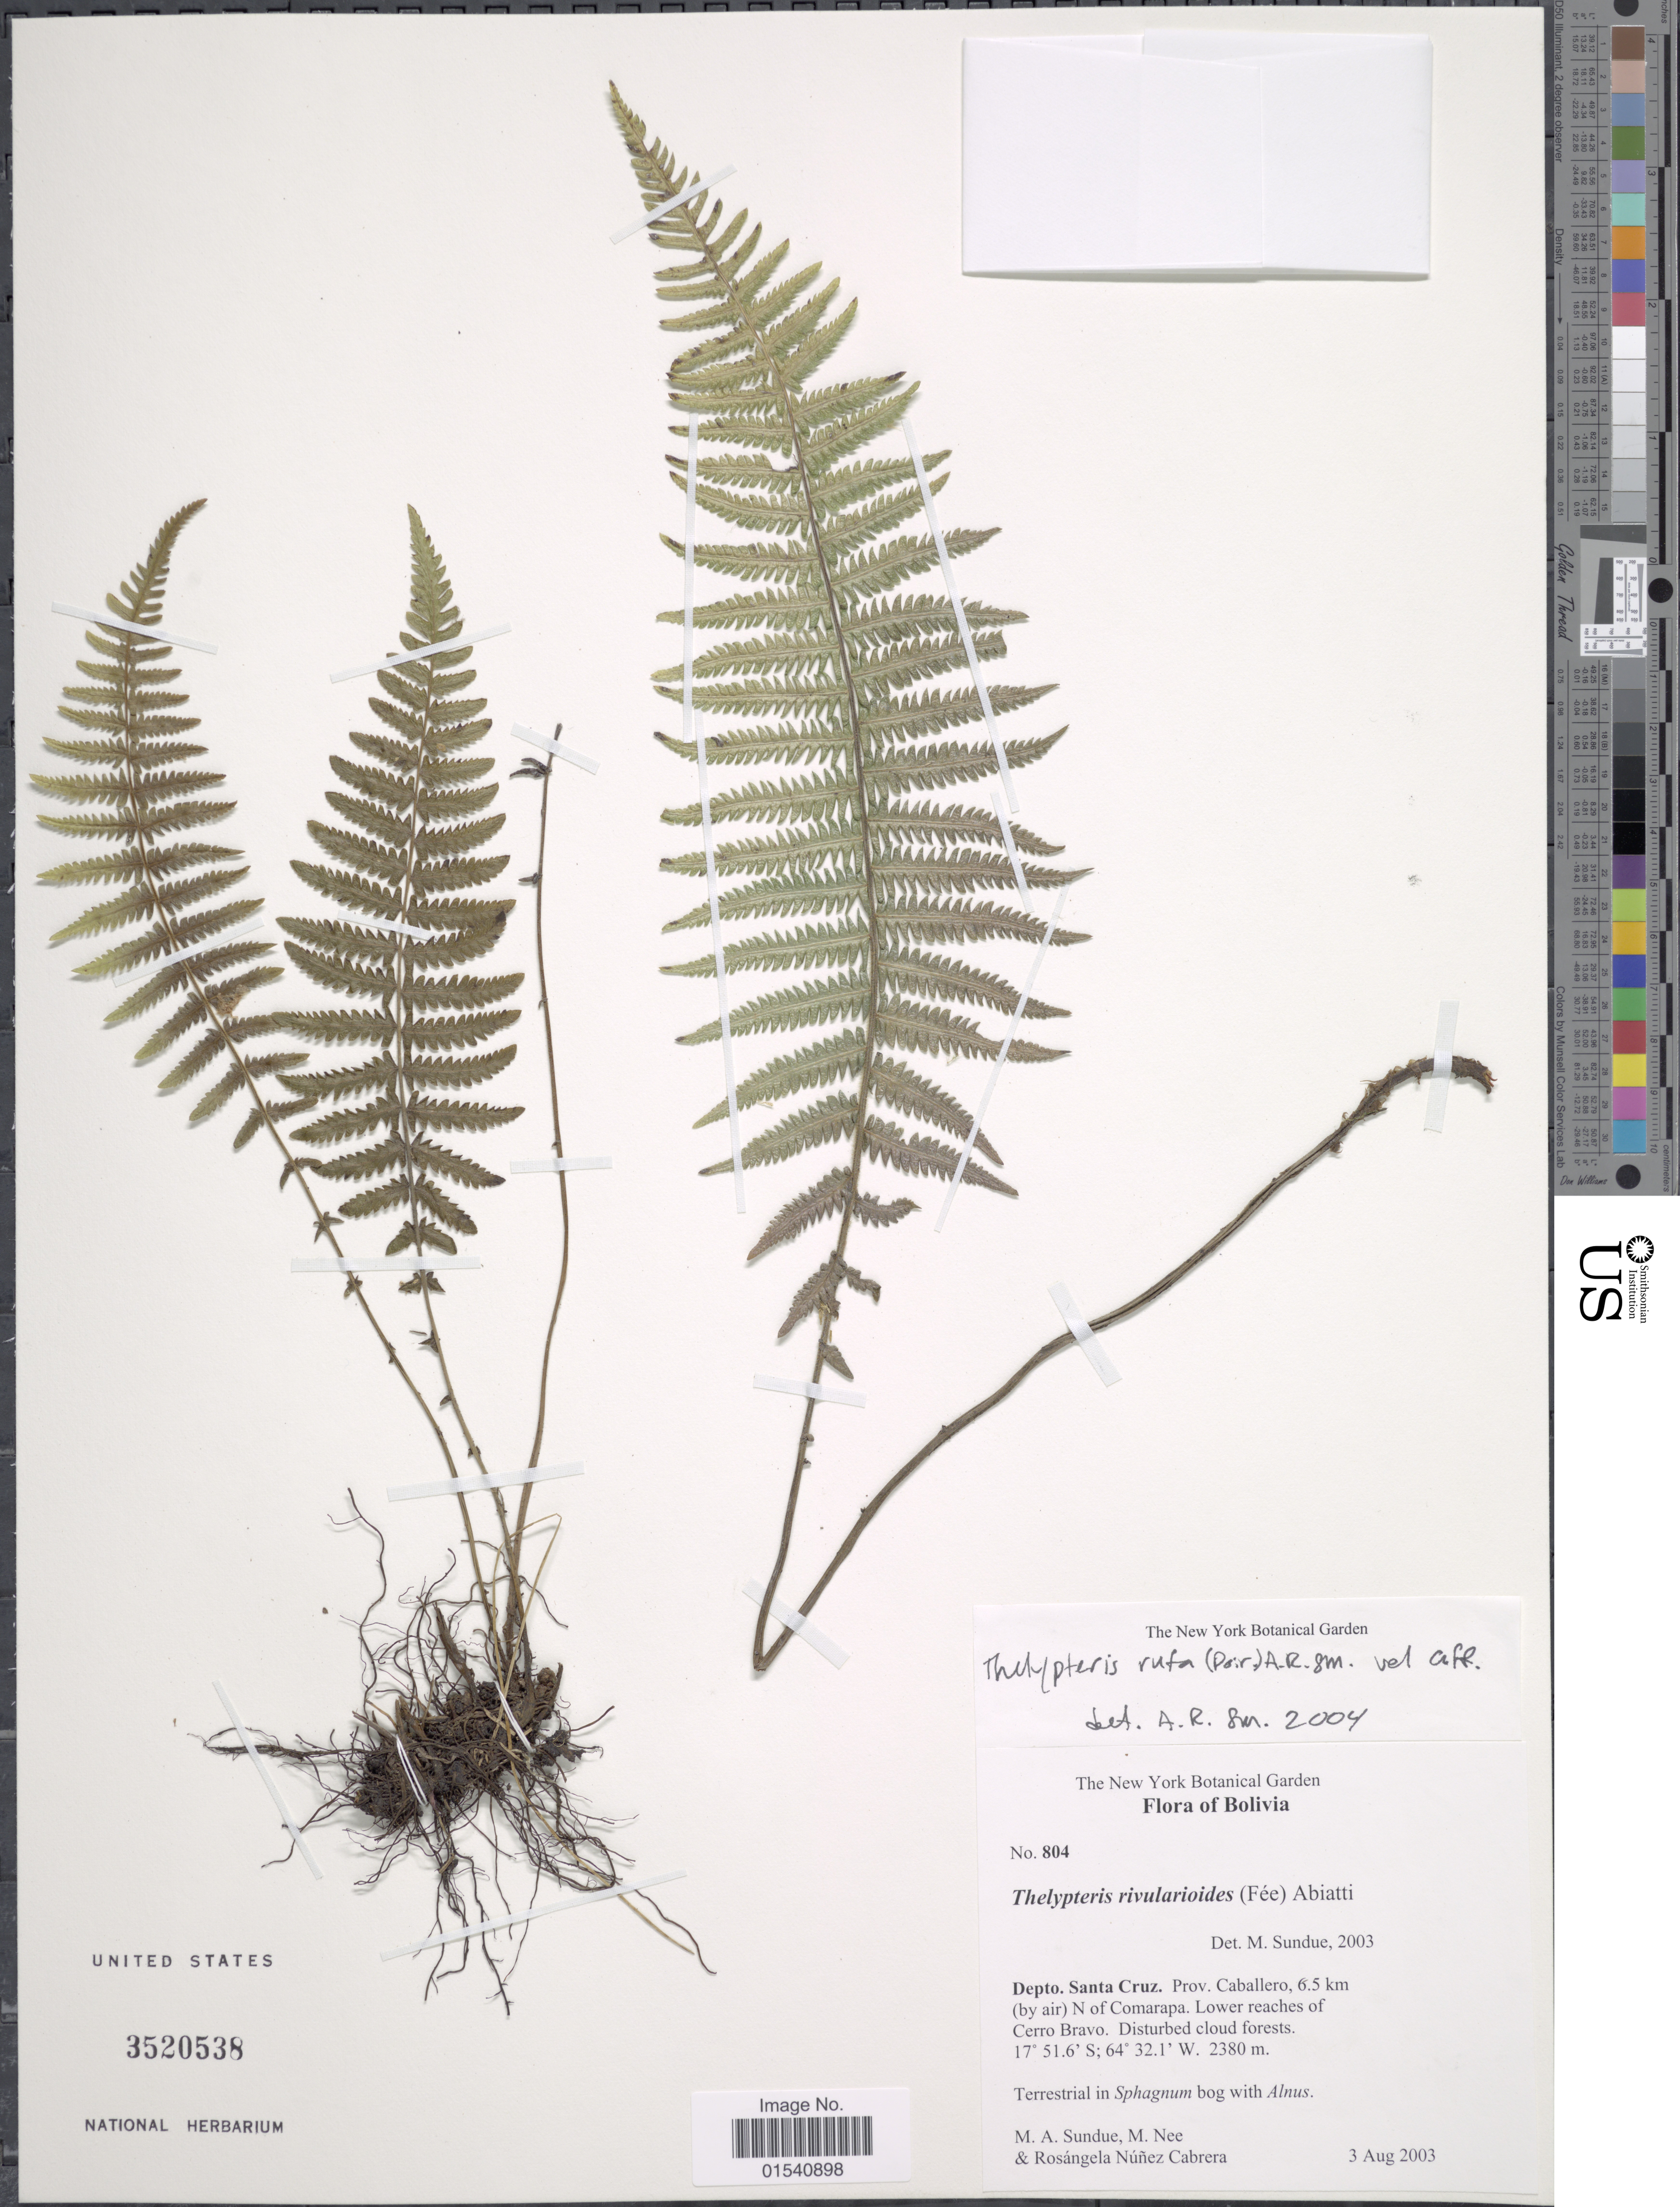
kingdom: Plantae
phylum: Tracheophyta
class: Polypodiopsida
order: Polypodiales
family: Thelypteridaceae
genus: Amauropelta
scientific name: Amauropelta rufa (Poir.) comb. nov., ined 2015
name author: (Poir.)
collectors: M. Sundue, M. Nee & R. Núnez Cabrera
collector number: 804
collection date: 2003-08-03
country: Bolivia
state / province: Santa Cruz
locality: Depto. Santa cruz. Prov. Caballero, 6.5 km (by air) N of Comarapa. Lower reaches of Cerro Bravo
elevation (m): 2380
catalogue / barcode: US 3520538